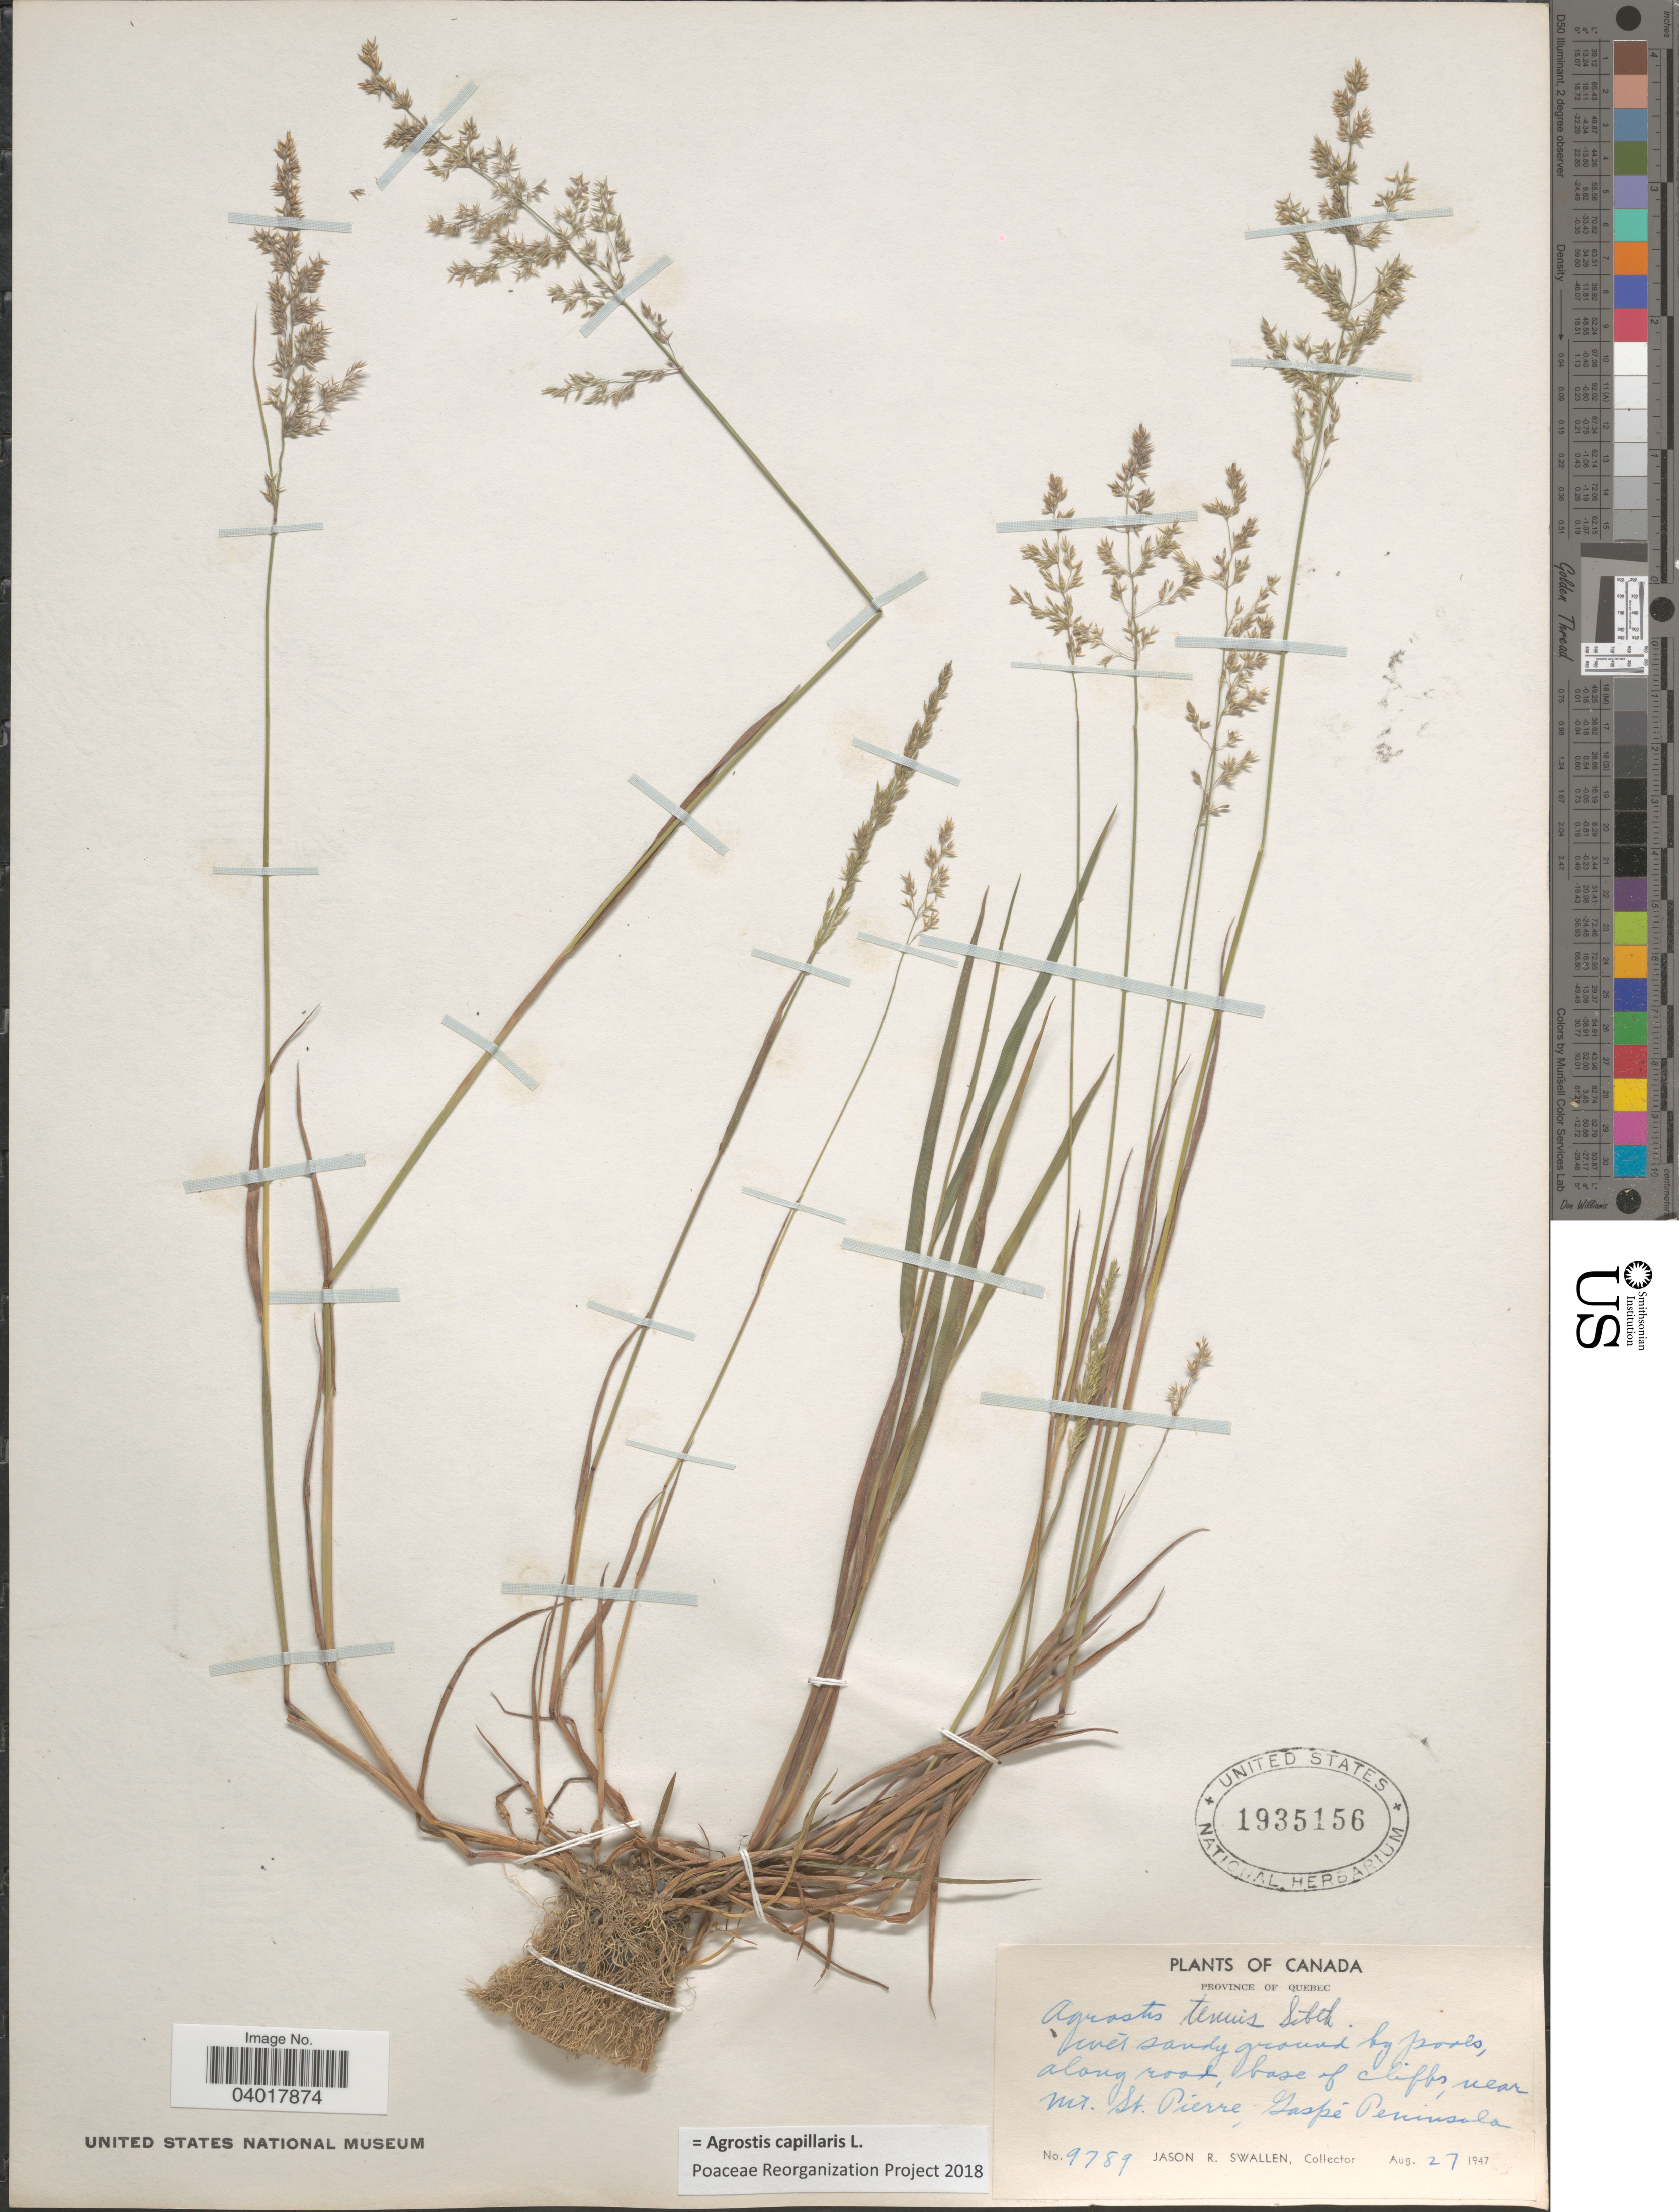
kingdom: Plantae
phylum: Tracheophyta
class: Liliopsida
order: Poales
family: Poaceae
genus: Agrostis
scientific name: Agrostis capillaris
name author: L.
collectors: J. R. Swallen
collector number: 9789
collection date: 1947-08-27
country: Canada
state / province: Quebec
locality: Wet sandy ground by pools, along road, base of cliffs, near Mt. St. Pierre, Gaspé Peninsula.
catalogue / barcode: US 1935156